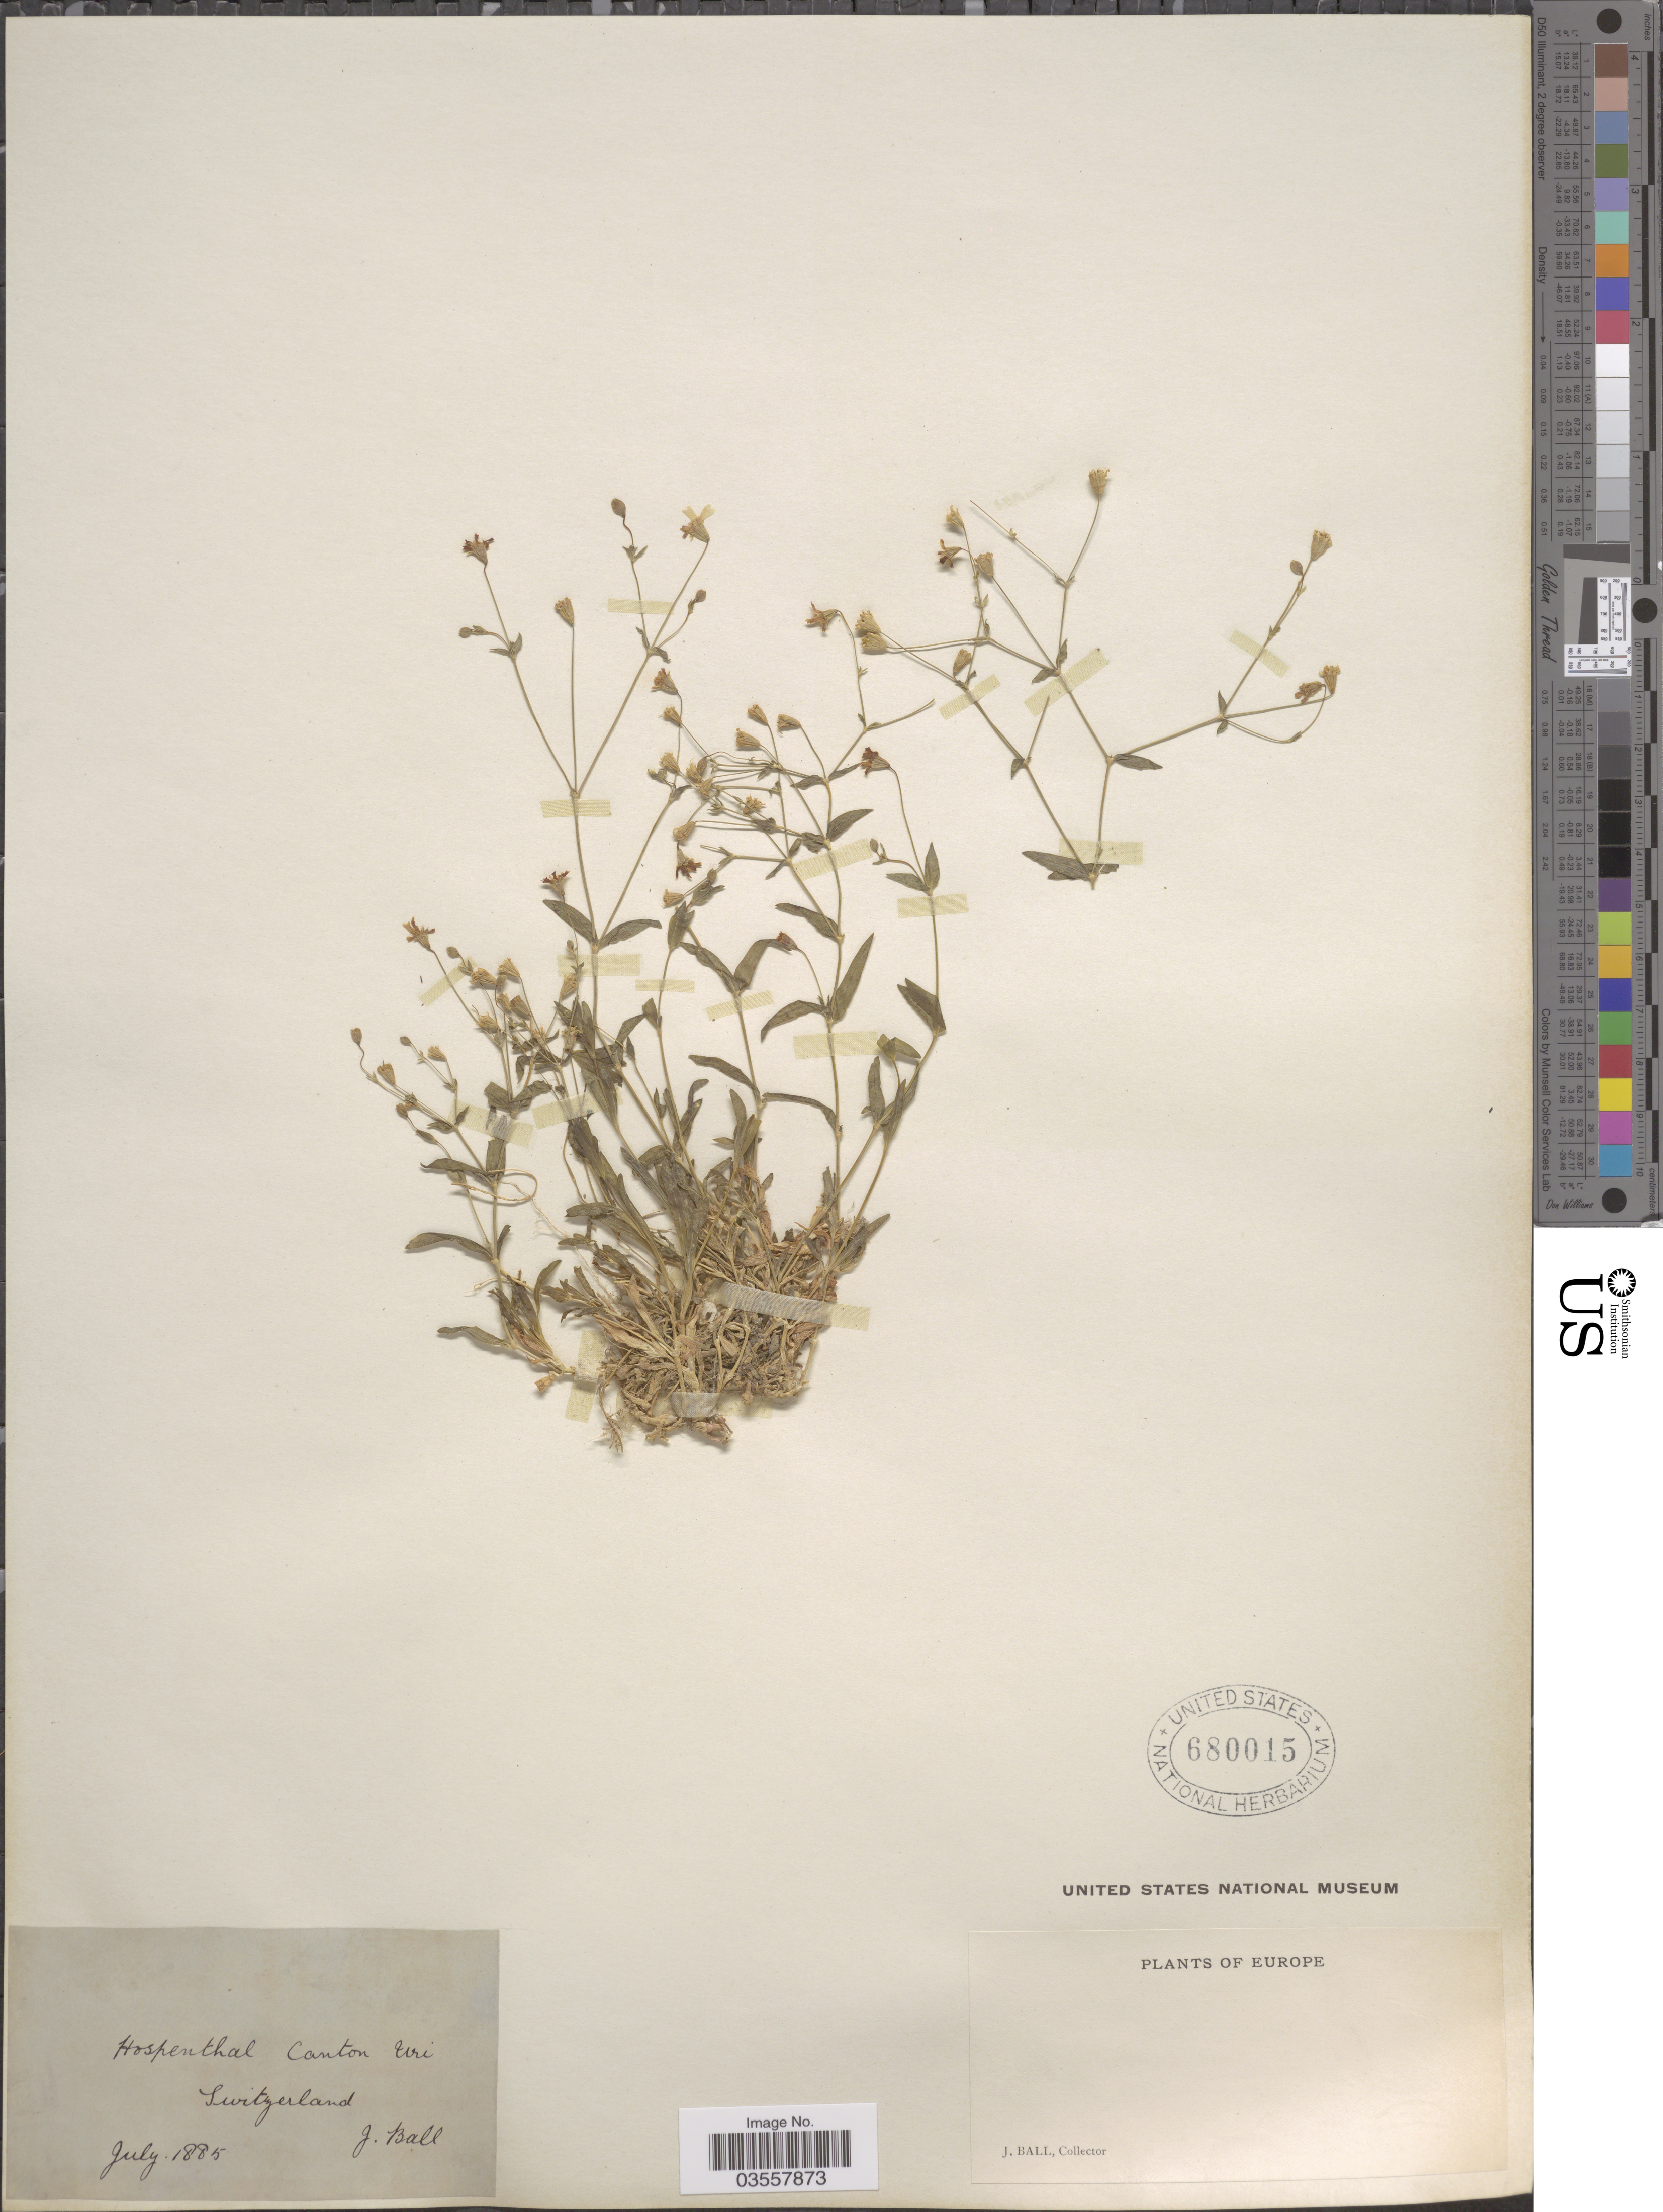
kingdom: Plantae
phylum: Tracheophyta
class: Magnoliopsida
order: Caryophyllales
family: Caryophyllaceae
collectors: J. Ball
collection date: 1885-07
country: Switzerland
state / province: Uri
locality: Hospenthal Canton Uri.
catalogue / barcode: US 680015